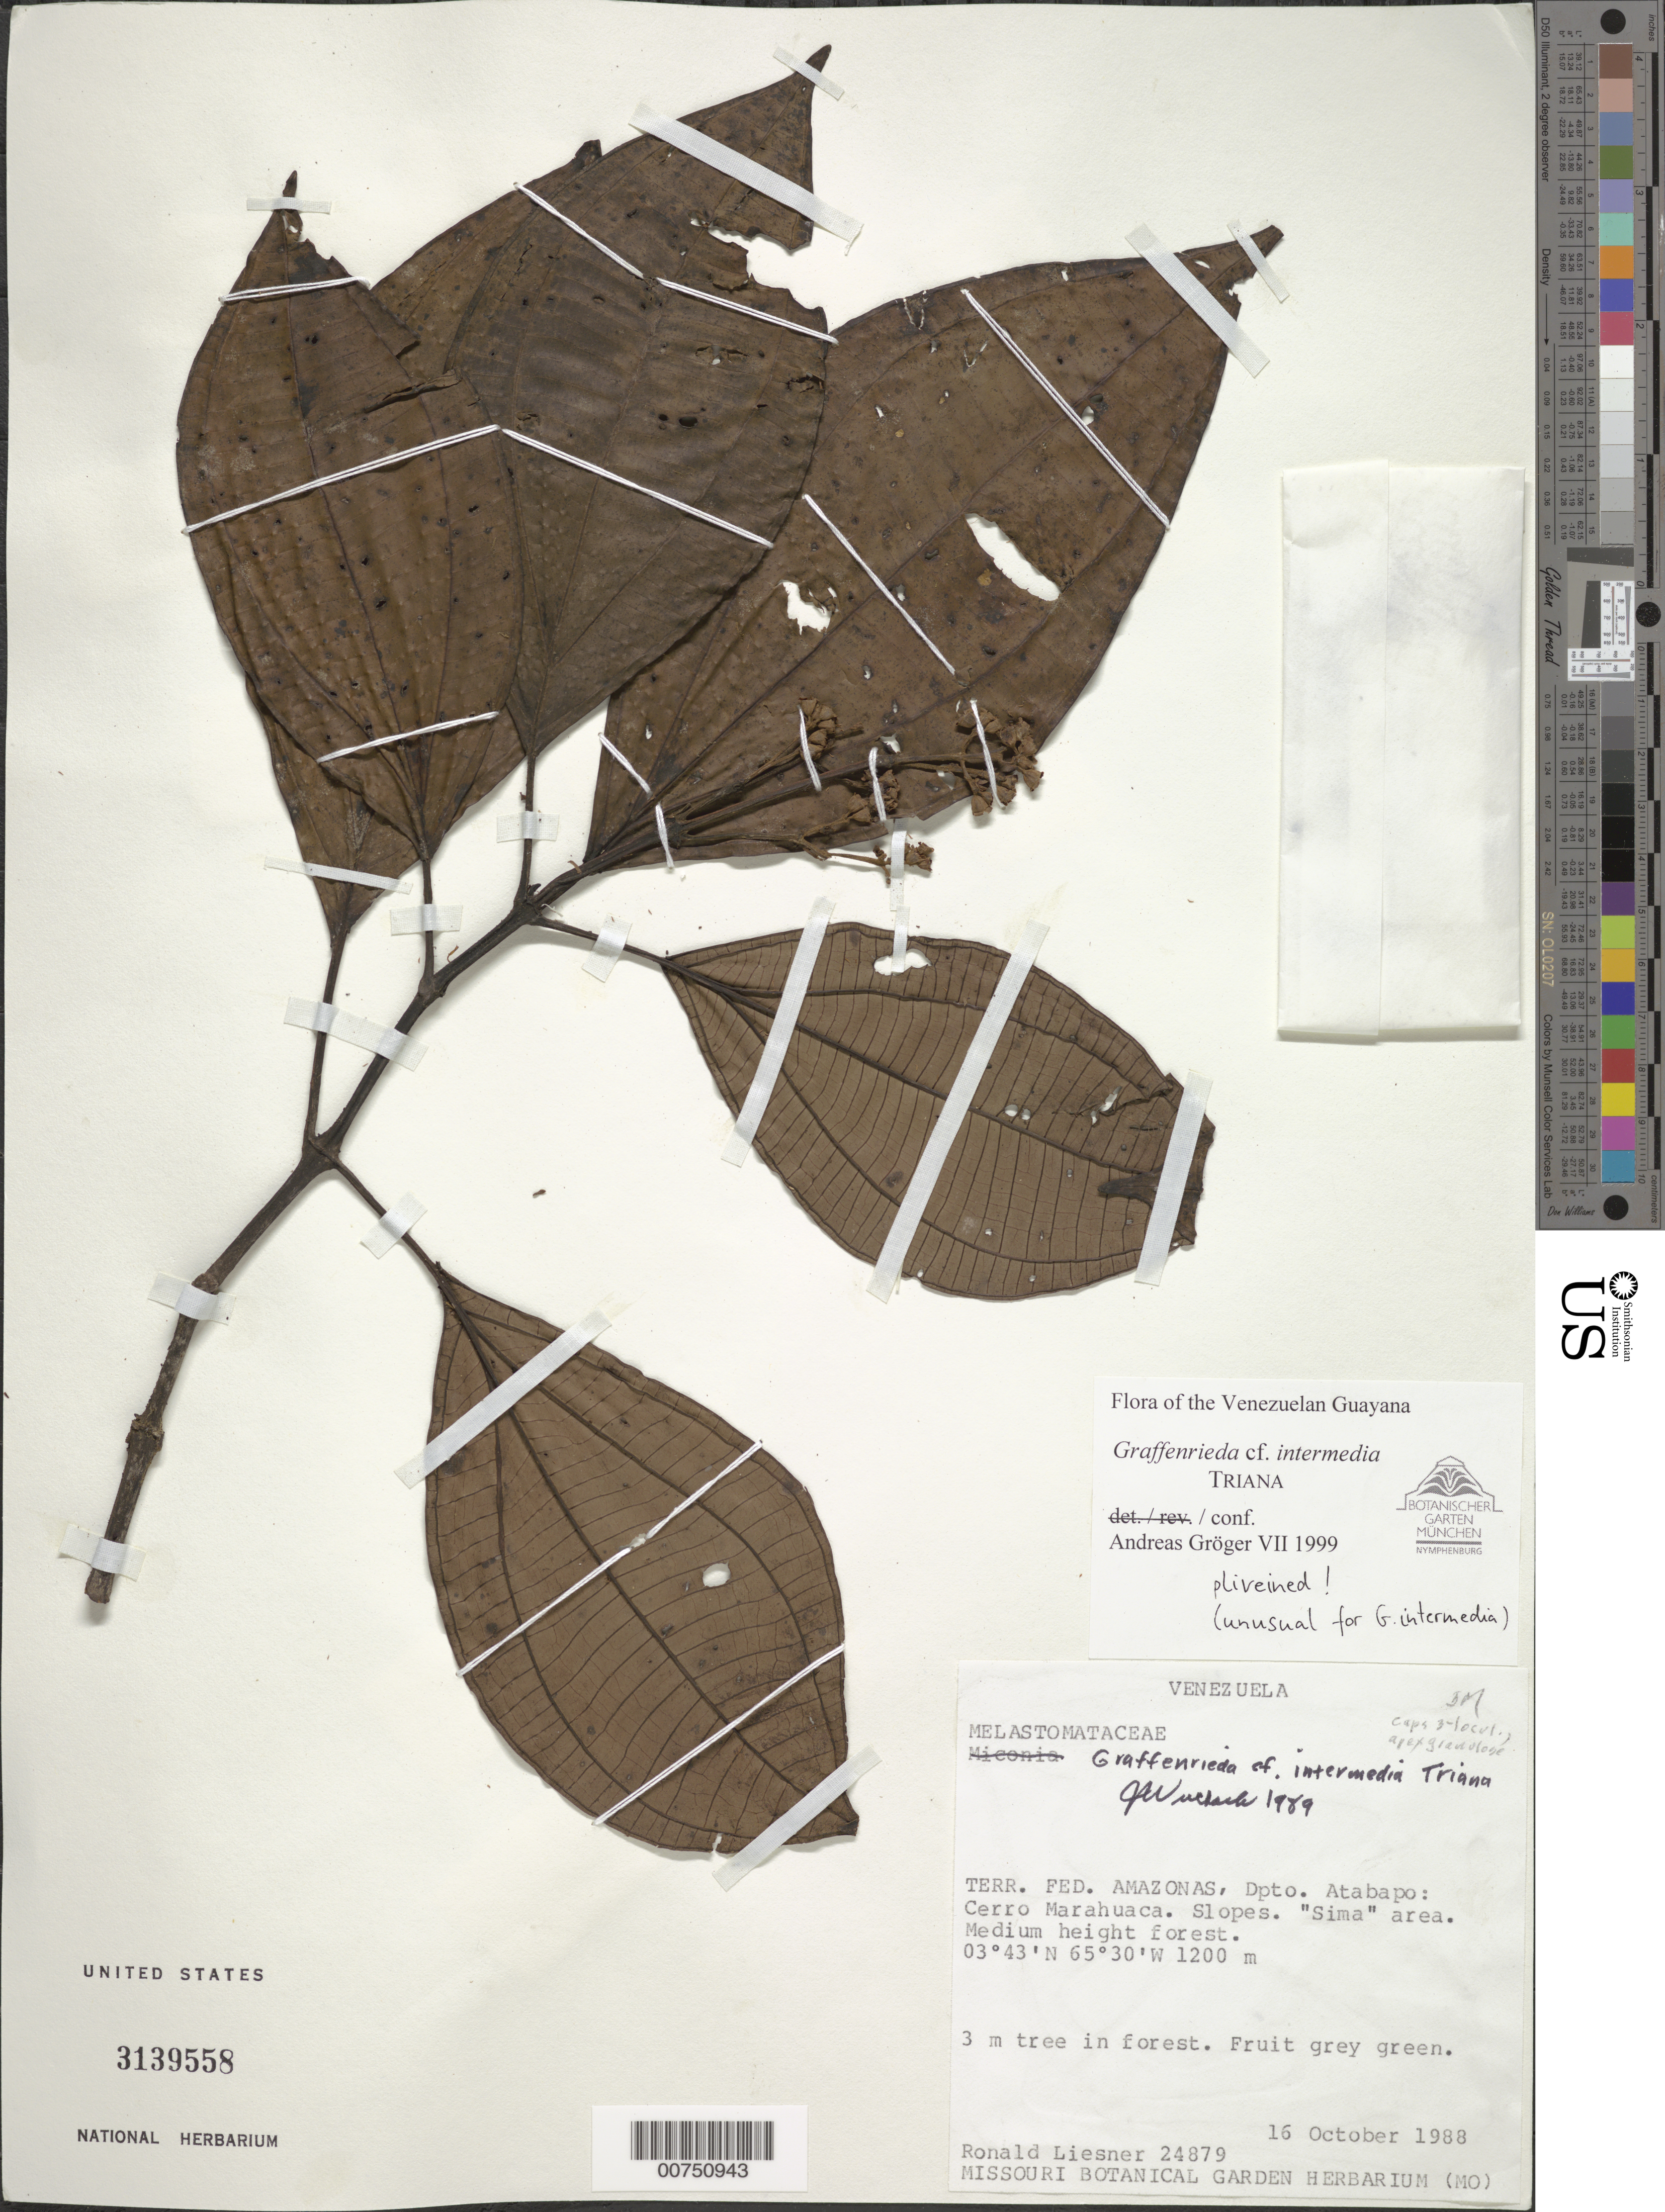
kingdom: Plantae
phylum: Tracheophyta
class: Magnoliopsida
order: Myrtales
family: Melastomataceae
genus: Graffenrieda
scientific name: Graffenrieda intermedia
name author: Triana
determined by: Gröger, A.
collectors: R. L. Liesner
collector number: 24879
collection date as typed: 16-Oct-88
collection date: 1988-10-16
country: Venezuela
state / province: Amazonas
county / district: Atabapo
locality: Cerro Marahuaca, "Sima" area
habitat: Medium height forest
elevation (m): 1200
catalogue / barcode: US 3139558